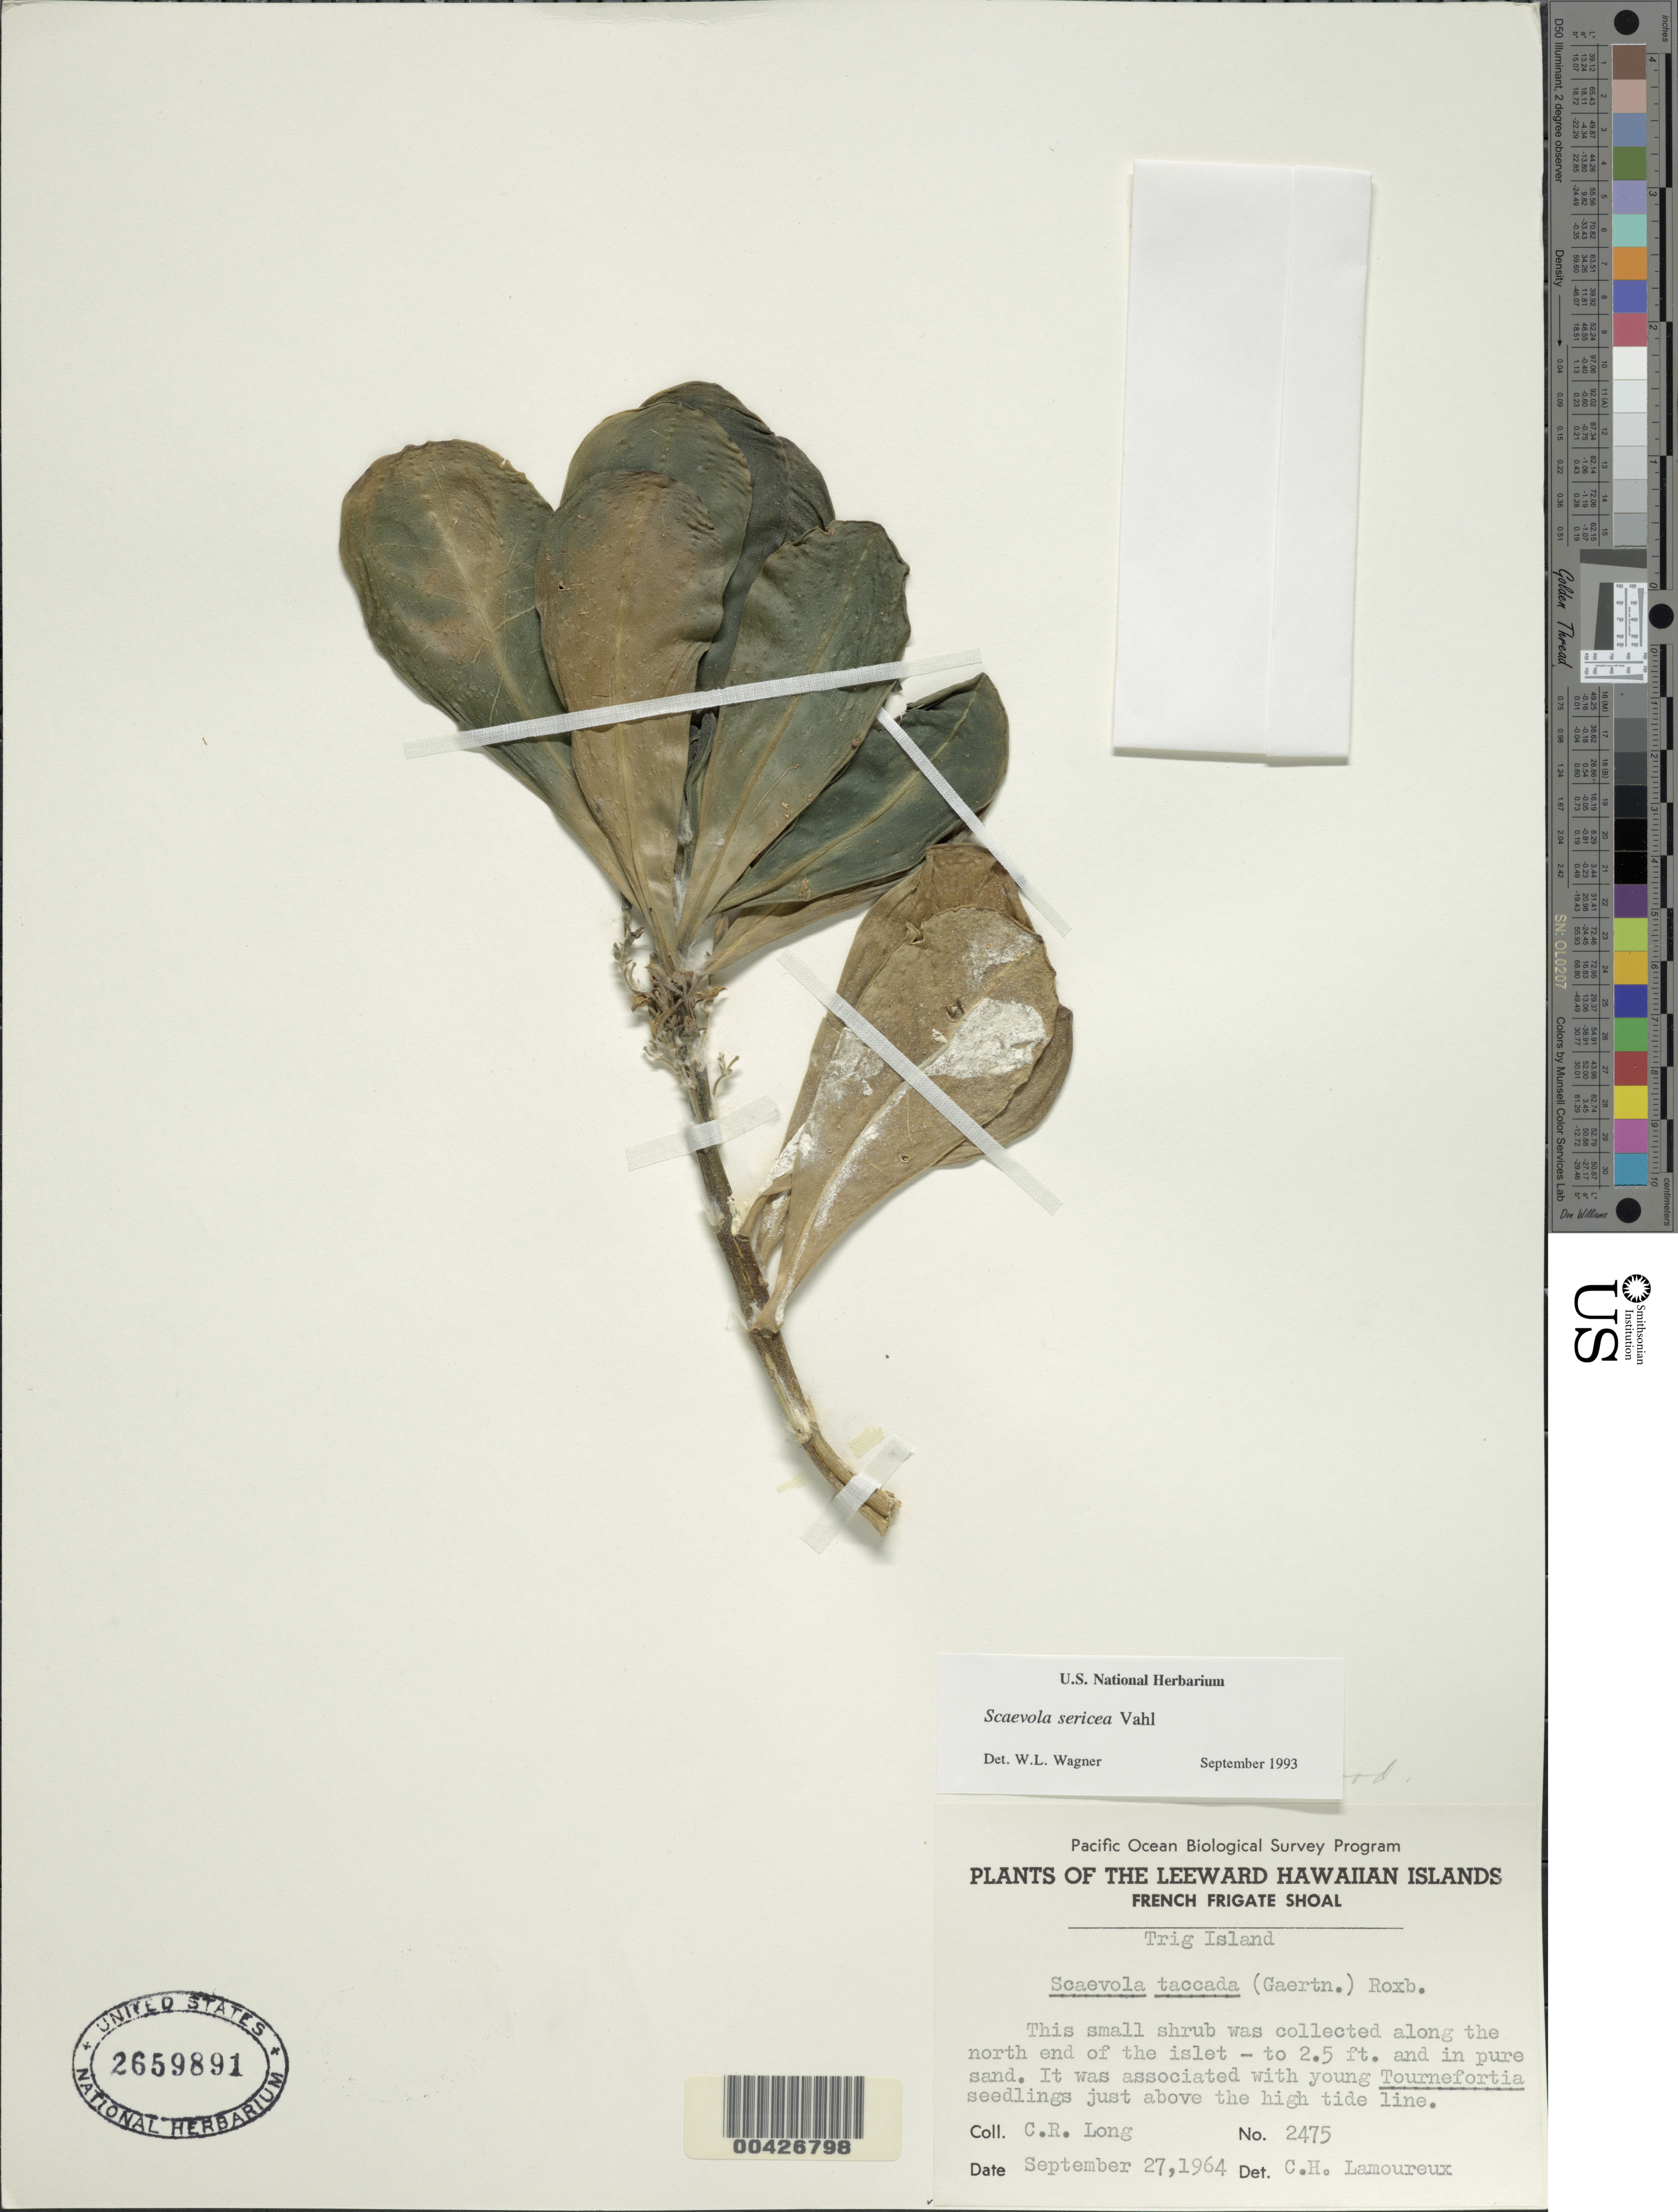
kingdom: Plantae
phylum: Tracheophyta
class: Magnoliopsida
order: Asterales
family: Goodeniaceae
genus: Scaevola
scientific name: Scaevola taccada var. taccada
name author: (Gaertn.) Roxb.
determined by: Wagner, W. L., (BOT), Smithsonian Institution - National Museum of Natural History (UNITED STATES)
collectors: C. Long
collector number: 2475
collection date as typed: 27 Sep 1964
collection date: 1964-09-27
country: United States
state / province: Hawaii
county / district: Honolulu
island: French Frigate Shoals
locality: Trig Islet, north end of islet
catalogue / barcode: US 2659891